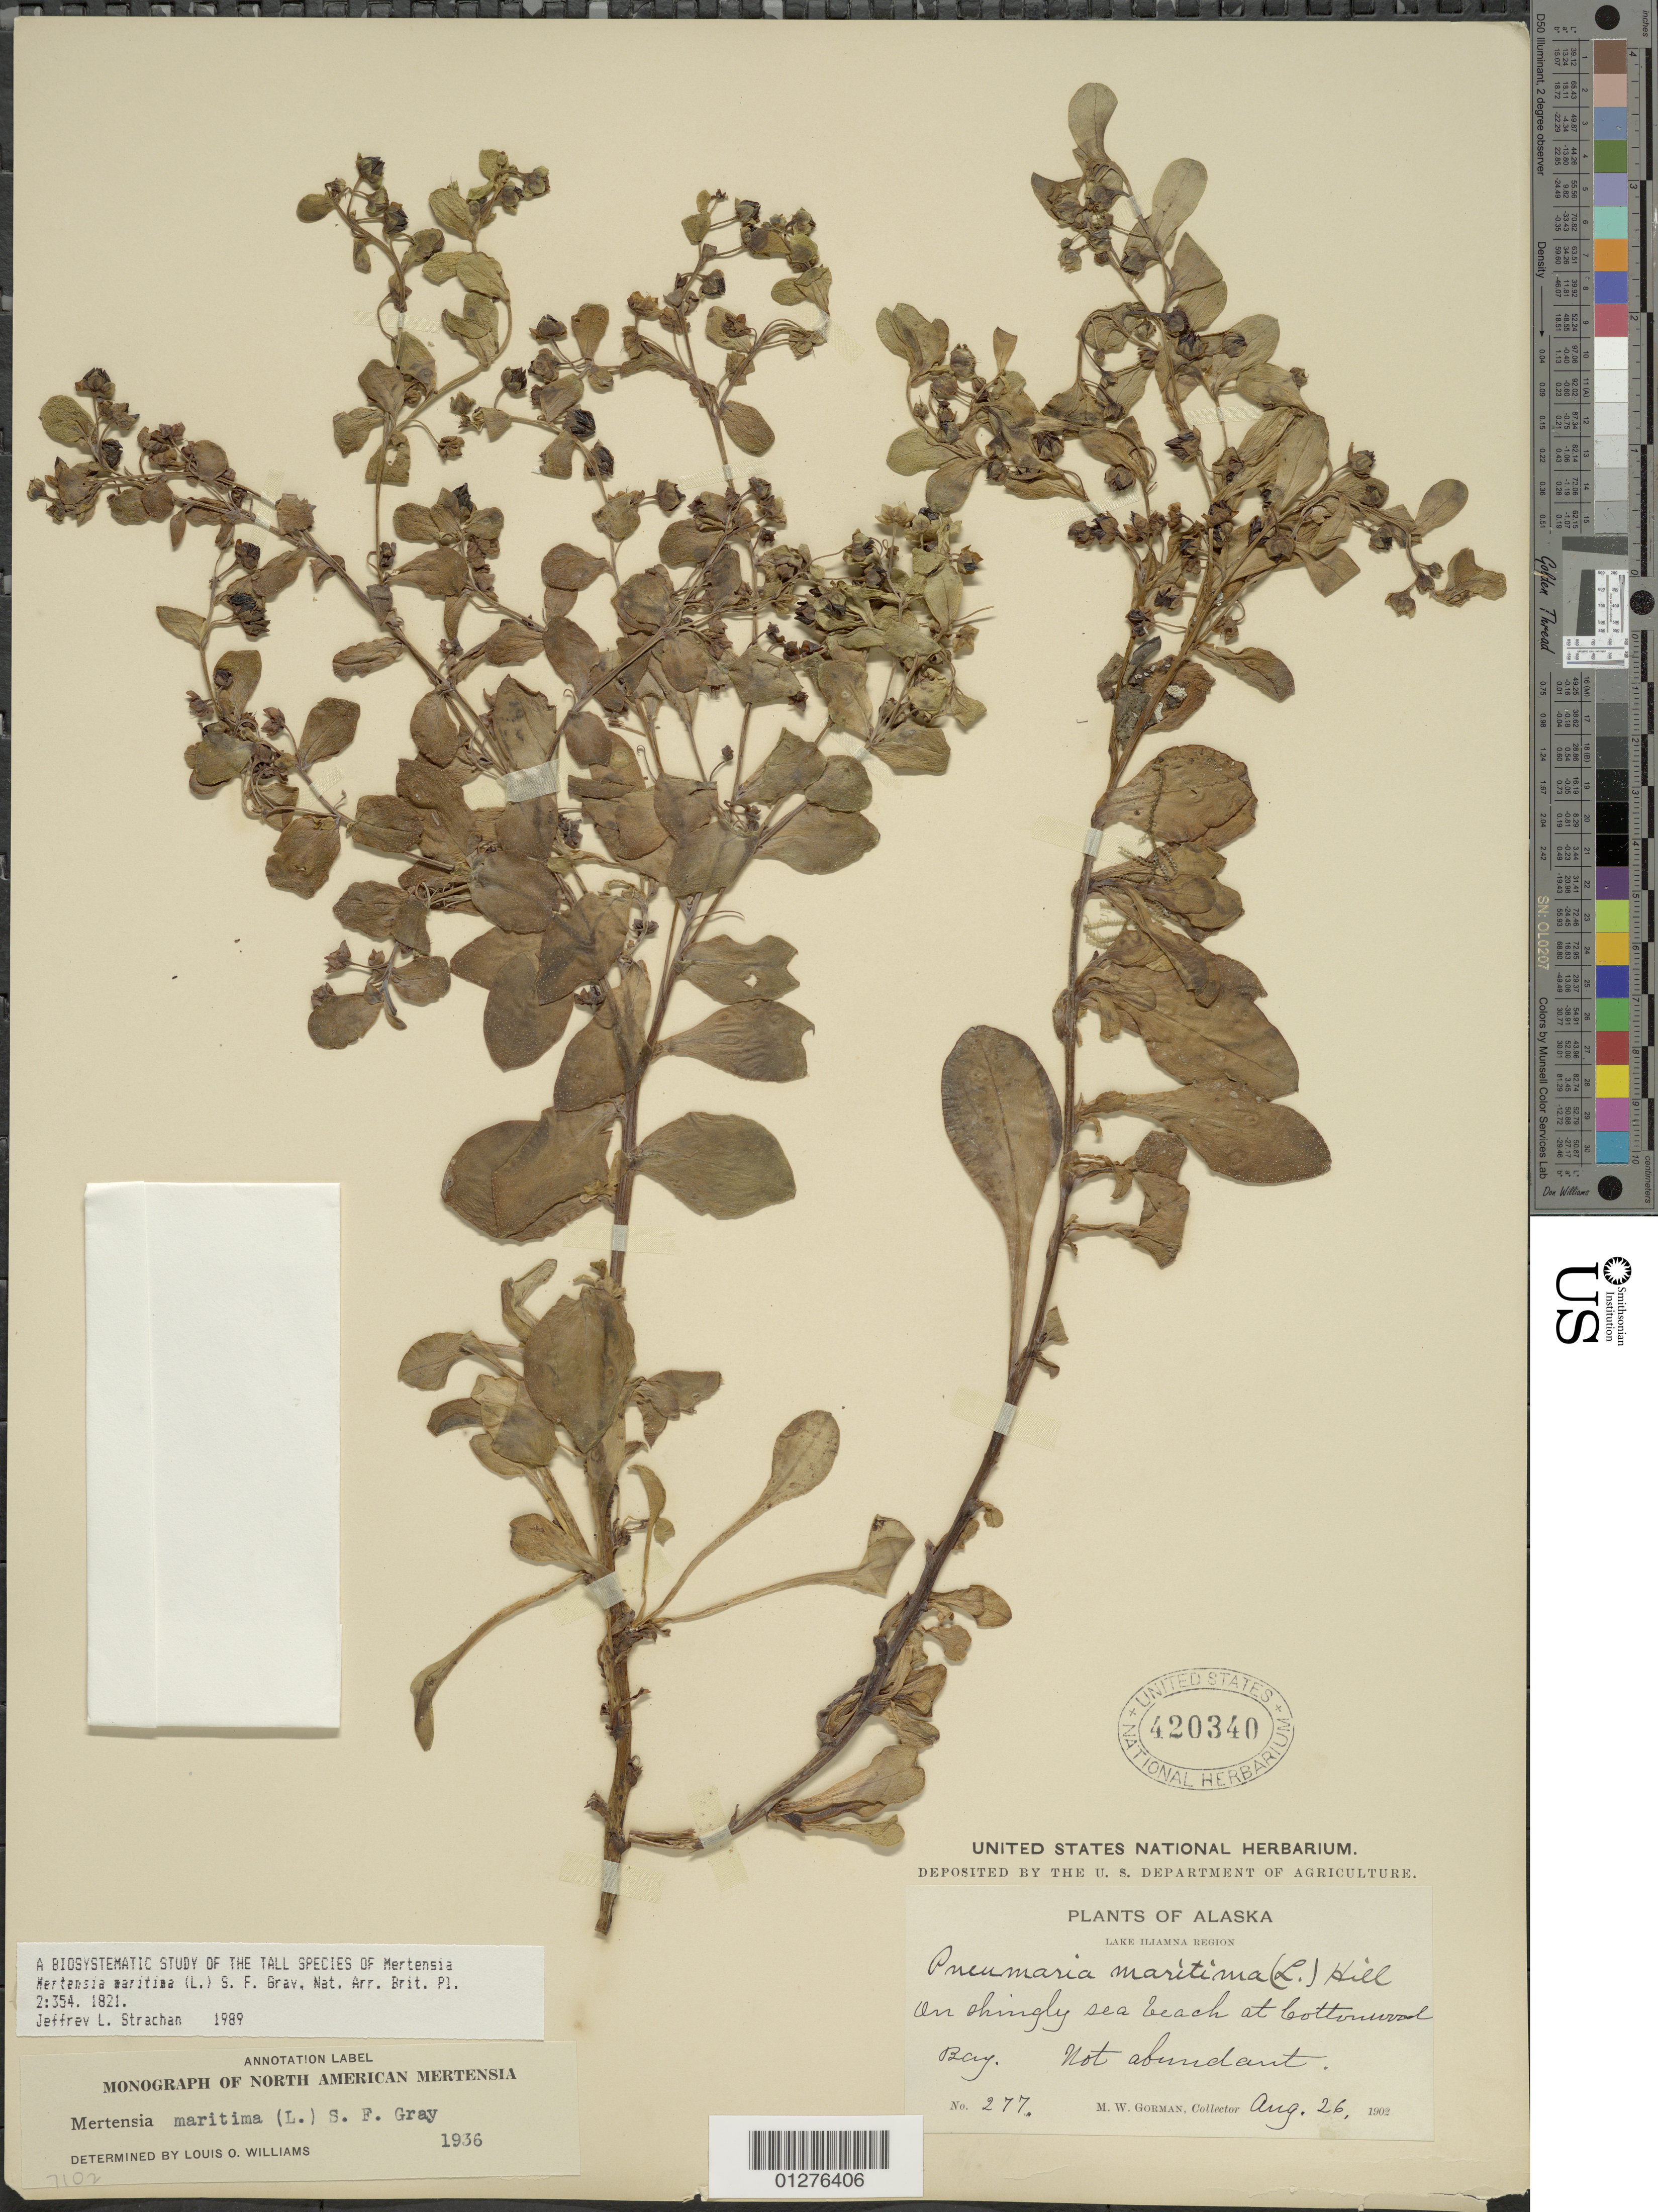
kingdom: Plantae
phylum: Tracheophyta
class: Magnoliopsida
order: Boraginales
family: Boraginaceae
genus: Mertensia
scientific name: Mertensia maritima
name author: (L.) S.F. Gray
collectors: M. W. Gorman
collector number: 277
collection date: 1902-08-26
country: United States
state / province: Alaska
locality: Cottonwood Bay.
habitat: On shingly sea beach.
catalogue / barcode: US 420340